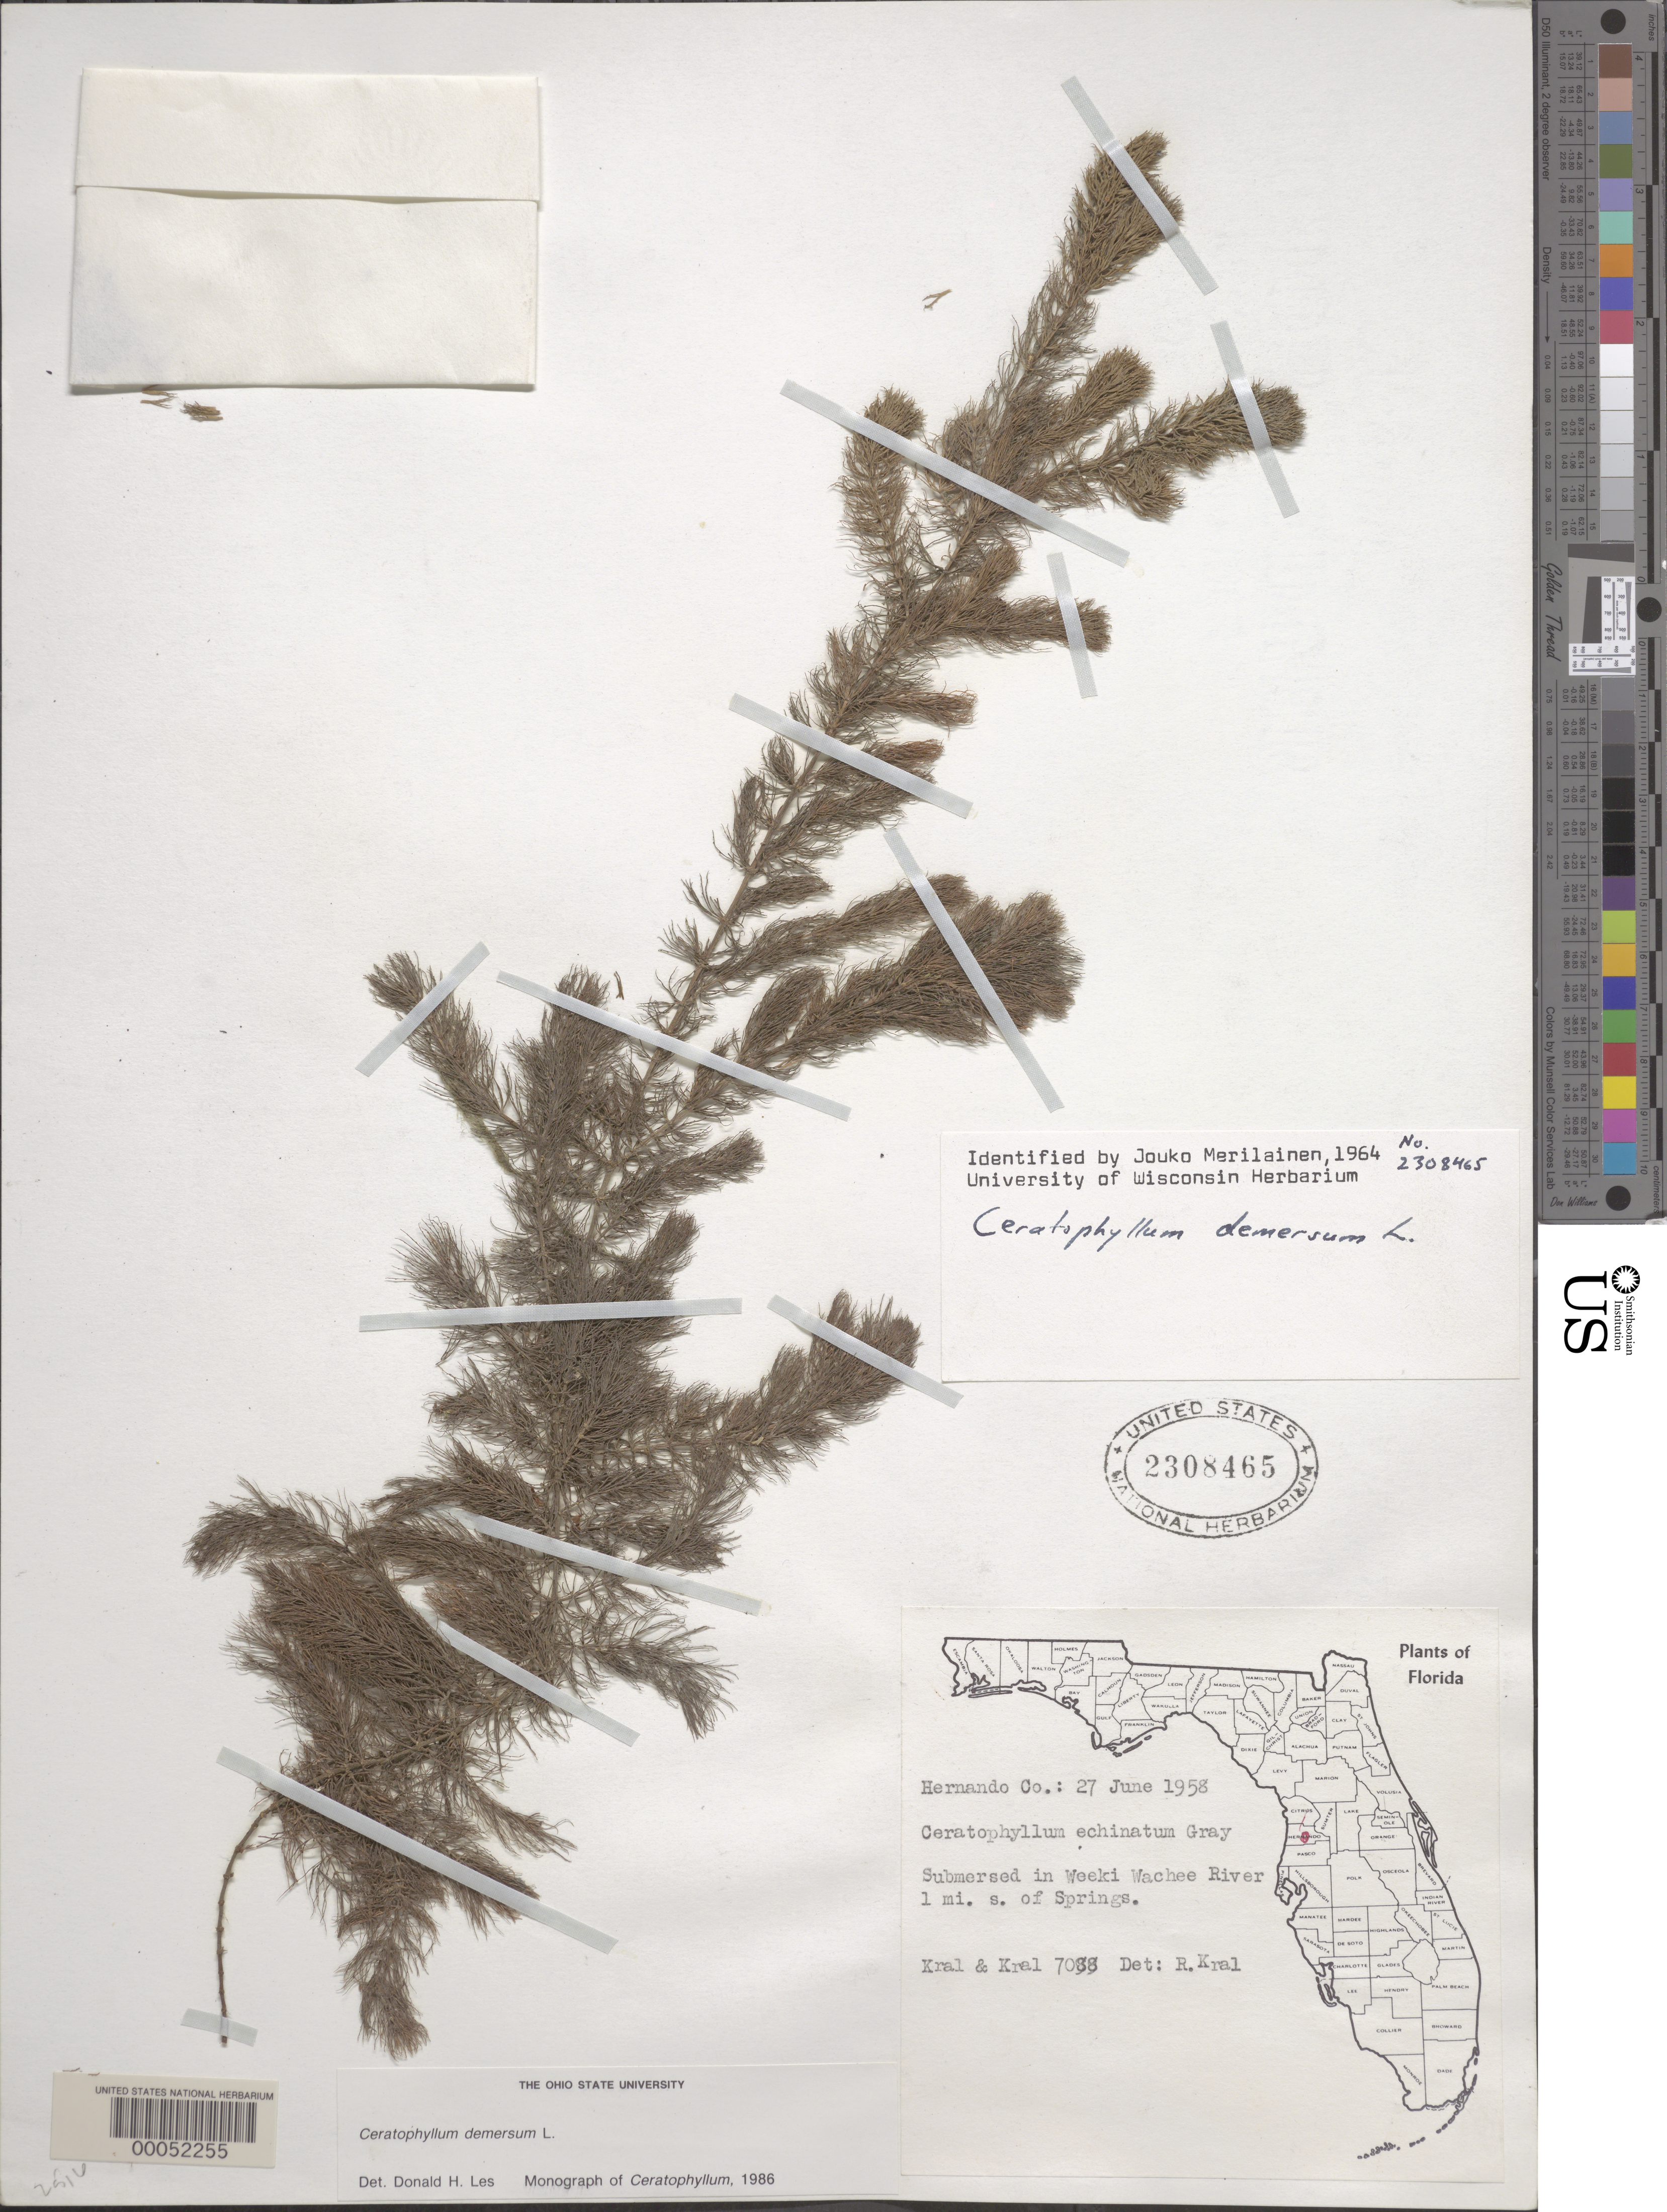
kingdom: Plantae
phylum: Tracheophyta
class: Magnoliopsida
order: Ceratophyllales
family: Ceratophyllaceae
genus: Ceratophyllum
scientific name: Ceratophyllum demersum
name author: L.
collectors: M. Král & R. Kral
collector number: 7088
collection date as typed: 27 Jun 1958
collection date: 1958-06-27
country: United States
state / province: Florida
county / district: Hernando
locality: Weeki wachee river, 1 mi. s of springs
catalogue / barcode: US 2308465